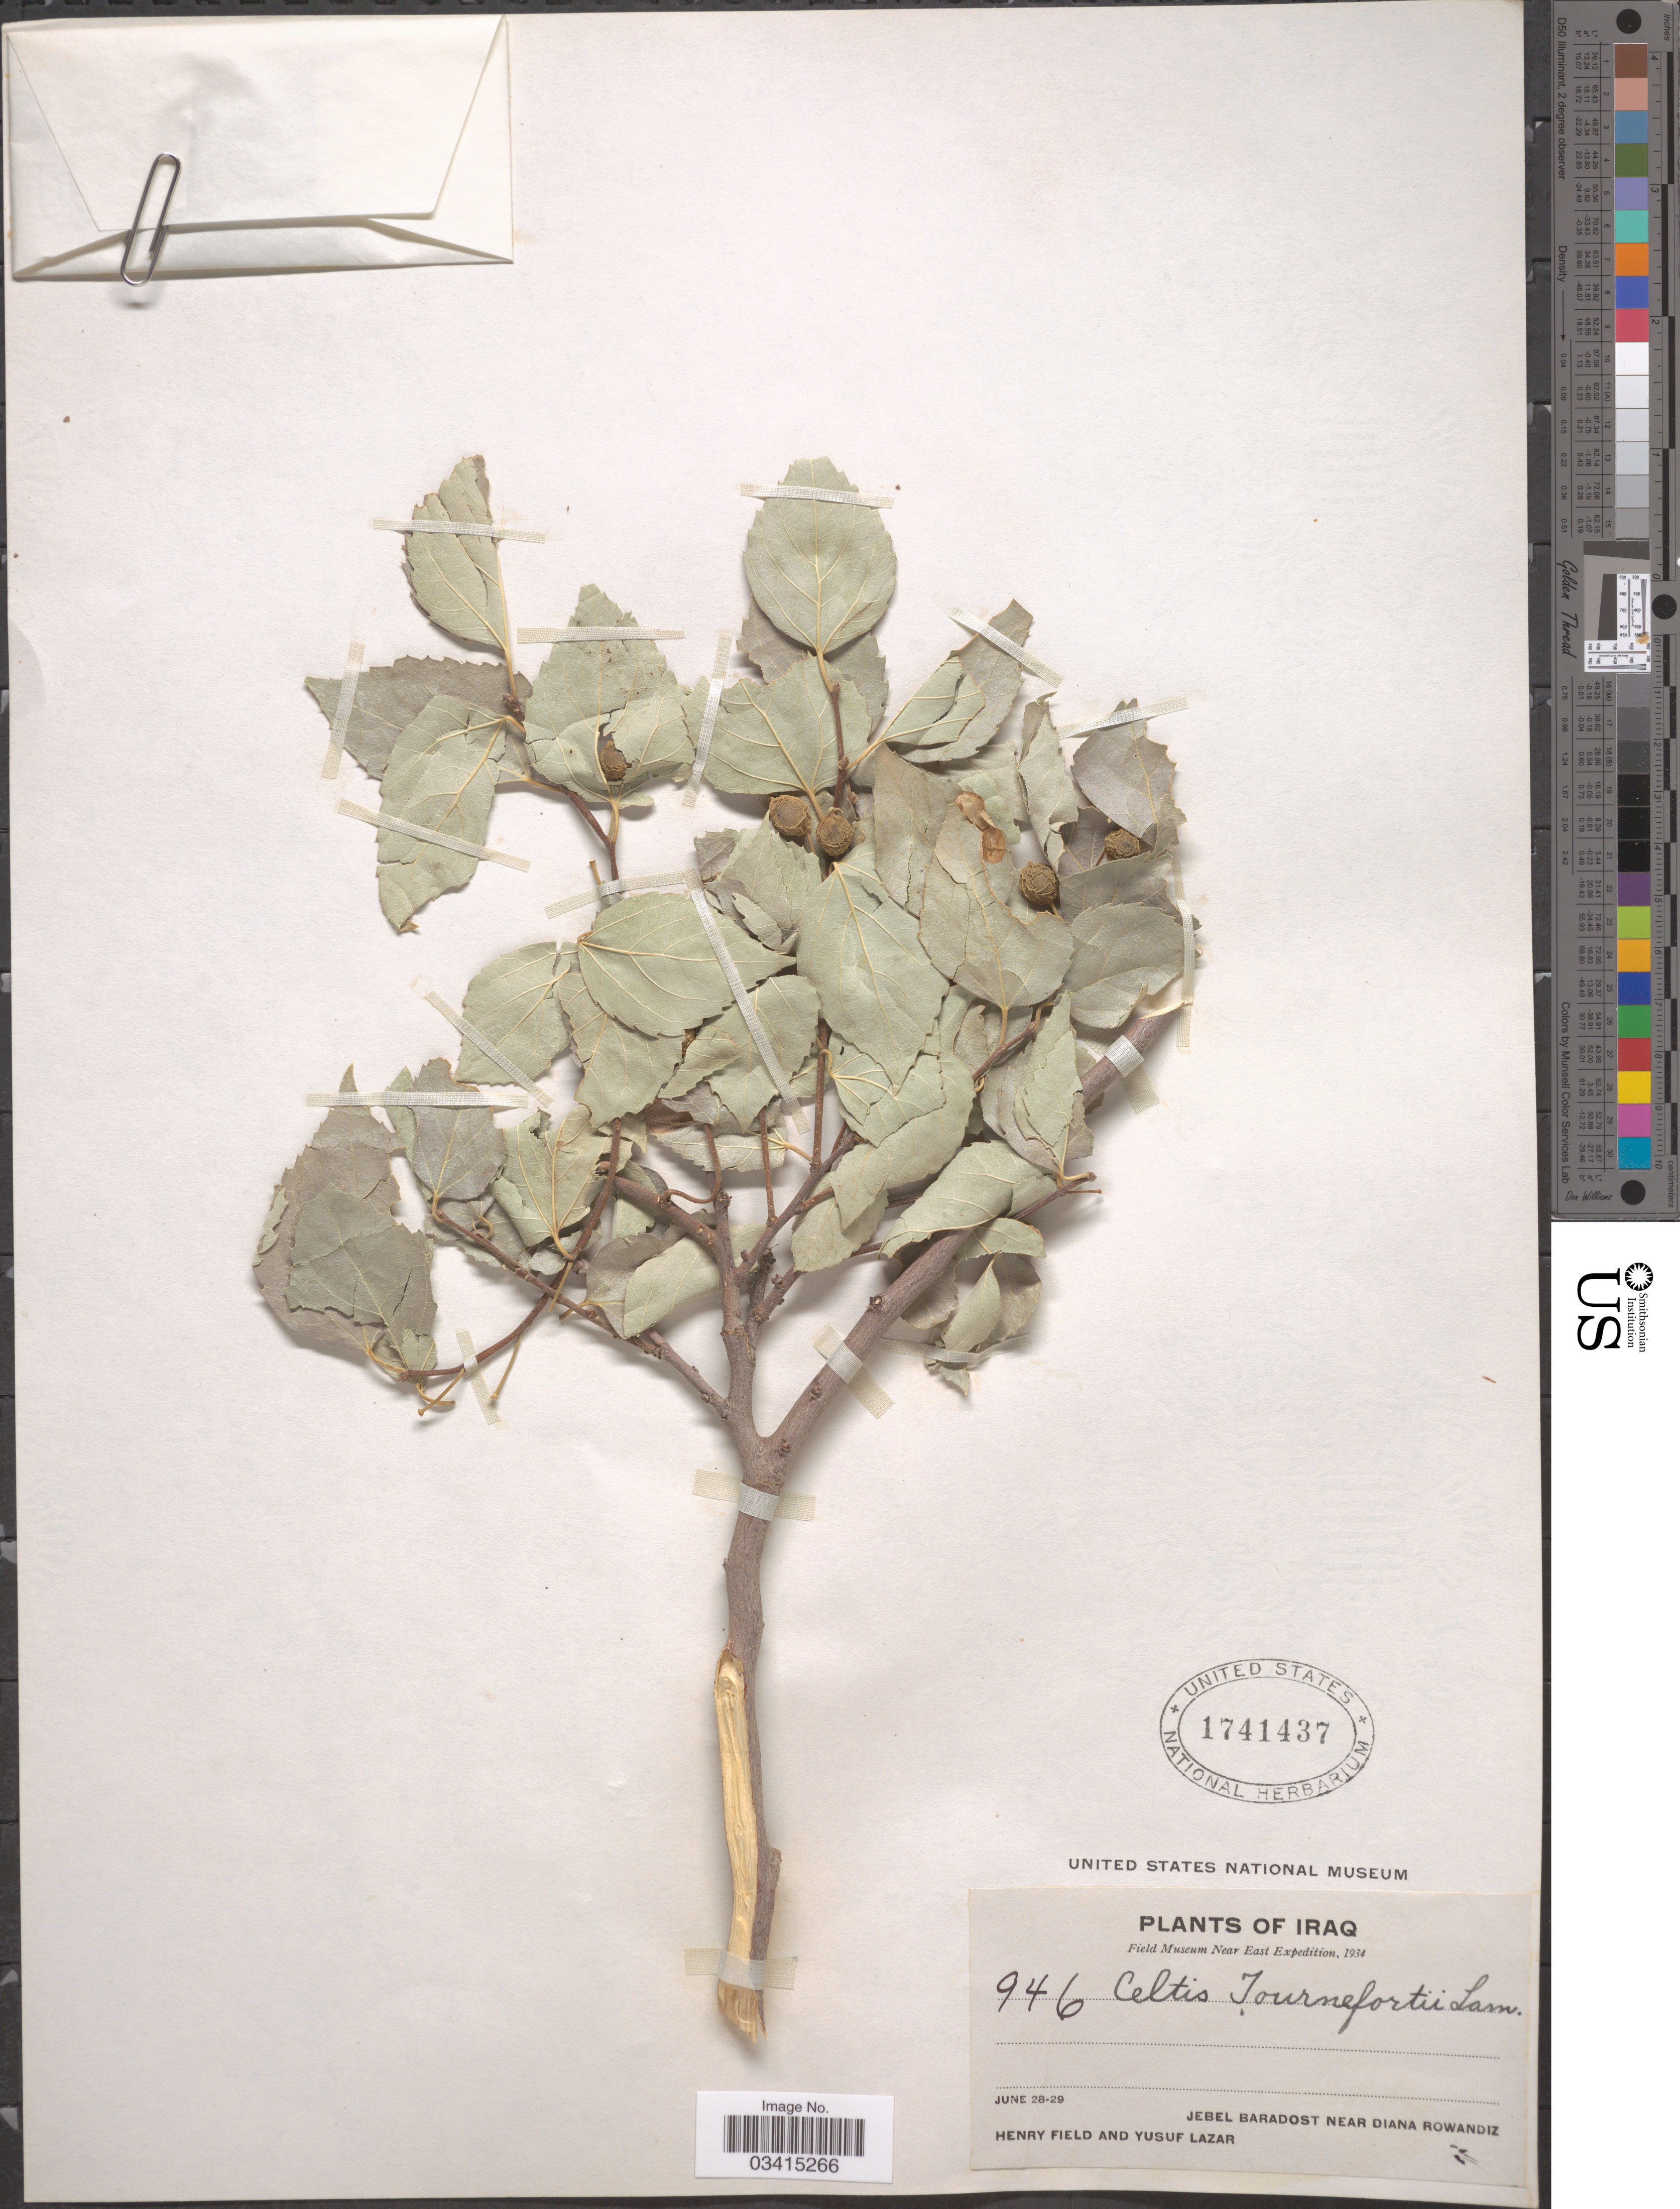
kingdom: Plantae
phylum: Tracheophyta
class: Magnoliopsida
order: Rosales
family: Cannabaceae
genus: Celtis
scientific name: Celtis tournefortii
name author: Lam.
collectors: H. Field & Y. Lazar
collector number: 946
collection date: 1934-06-28/1934-06-29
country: Iraq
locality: Jebel Baradost near Diana Rowandiz.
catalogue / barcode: US 1741437